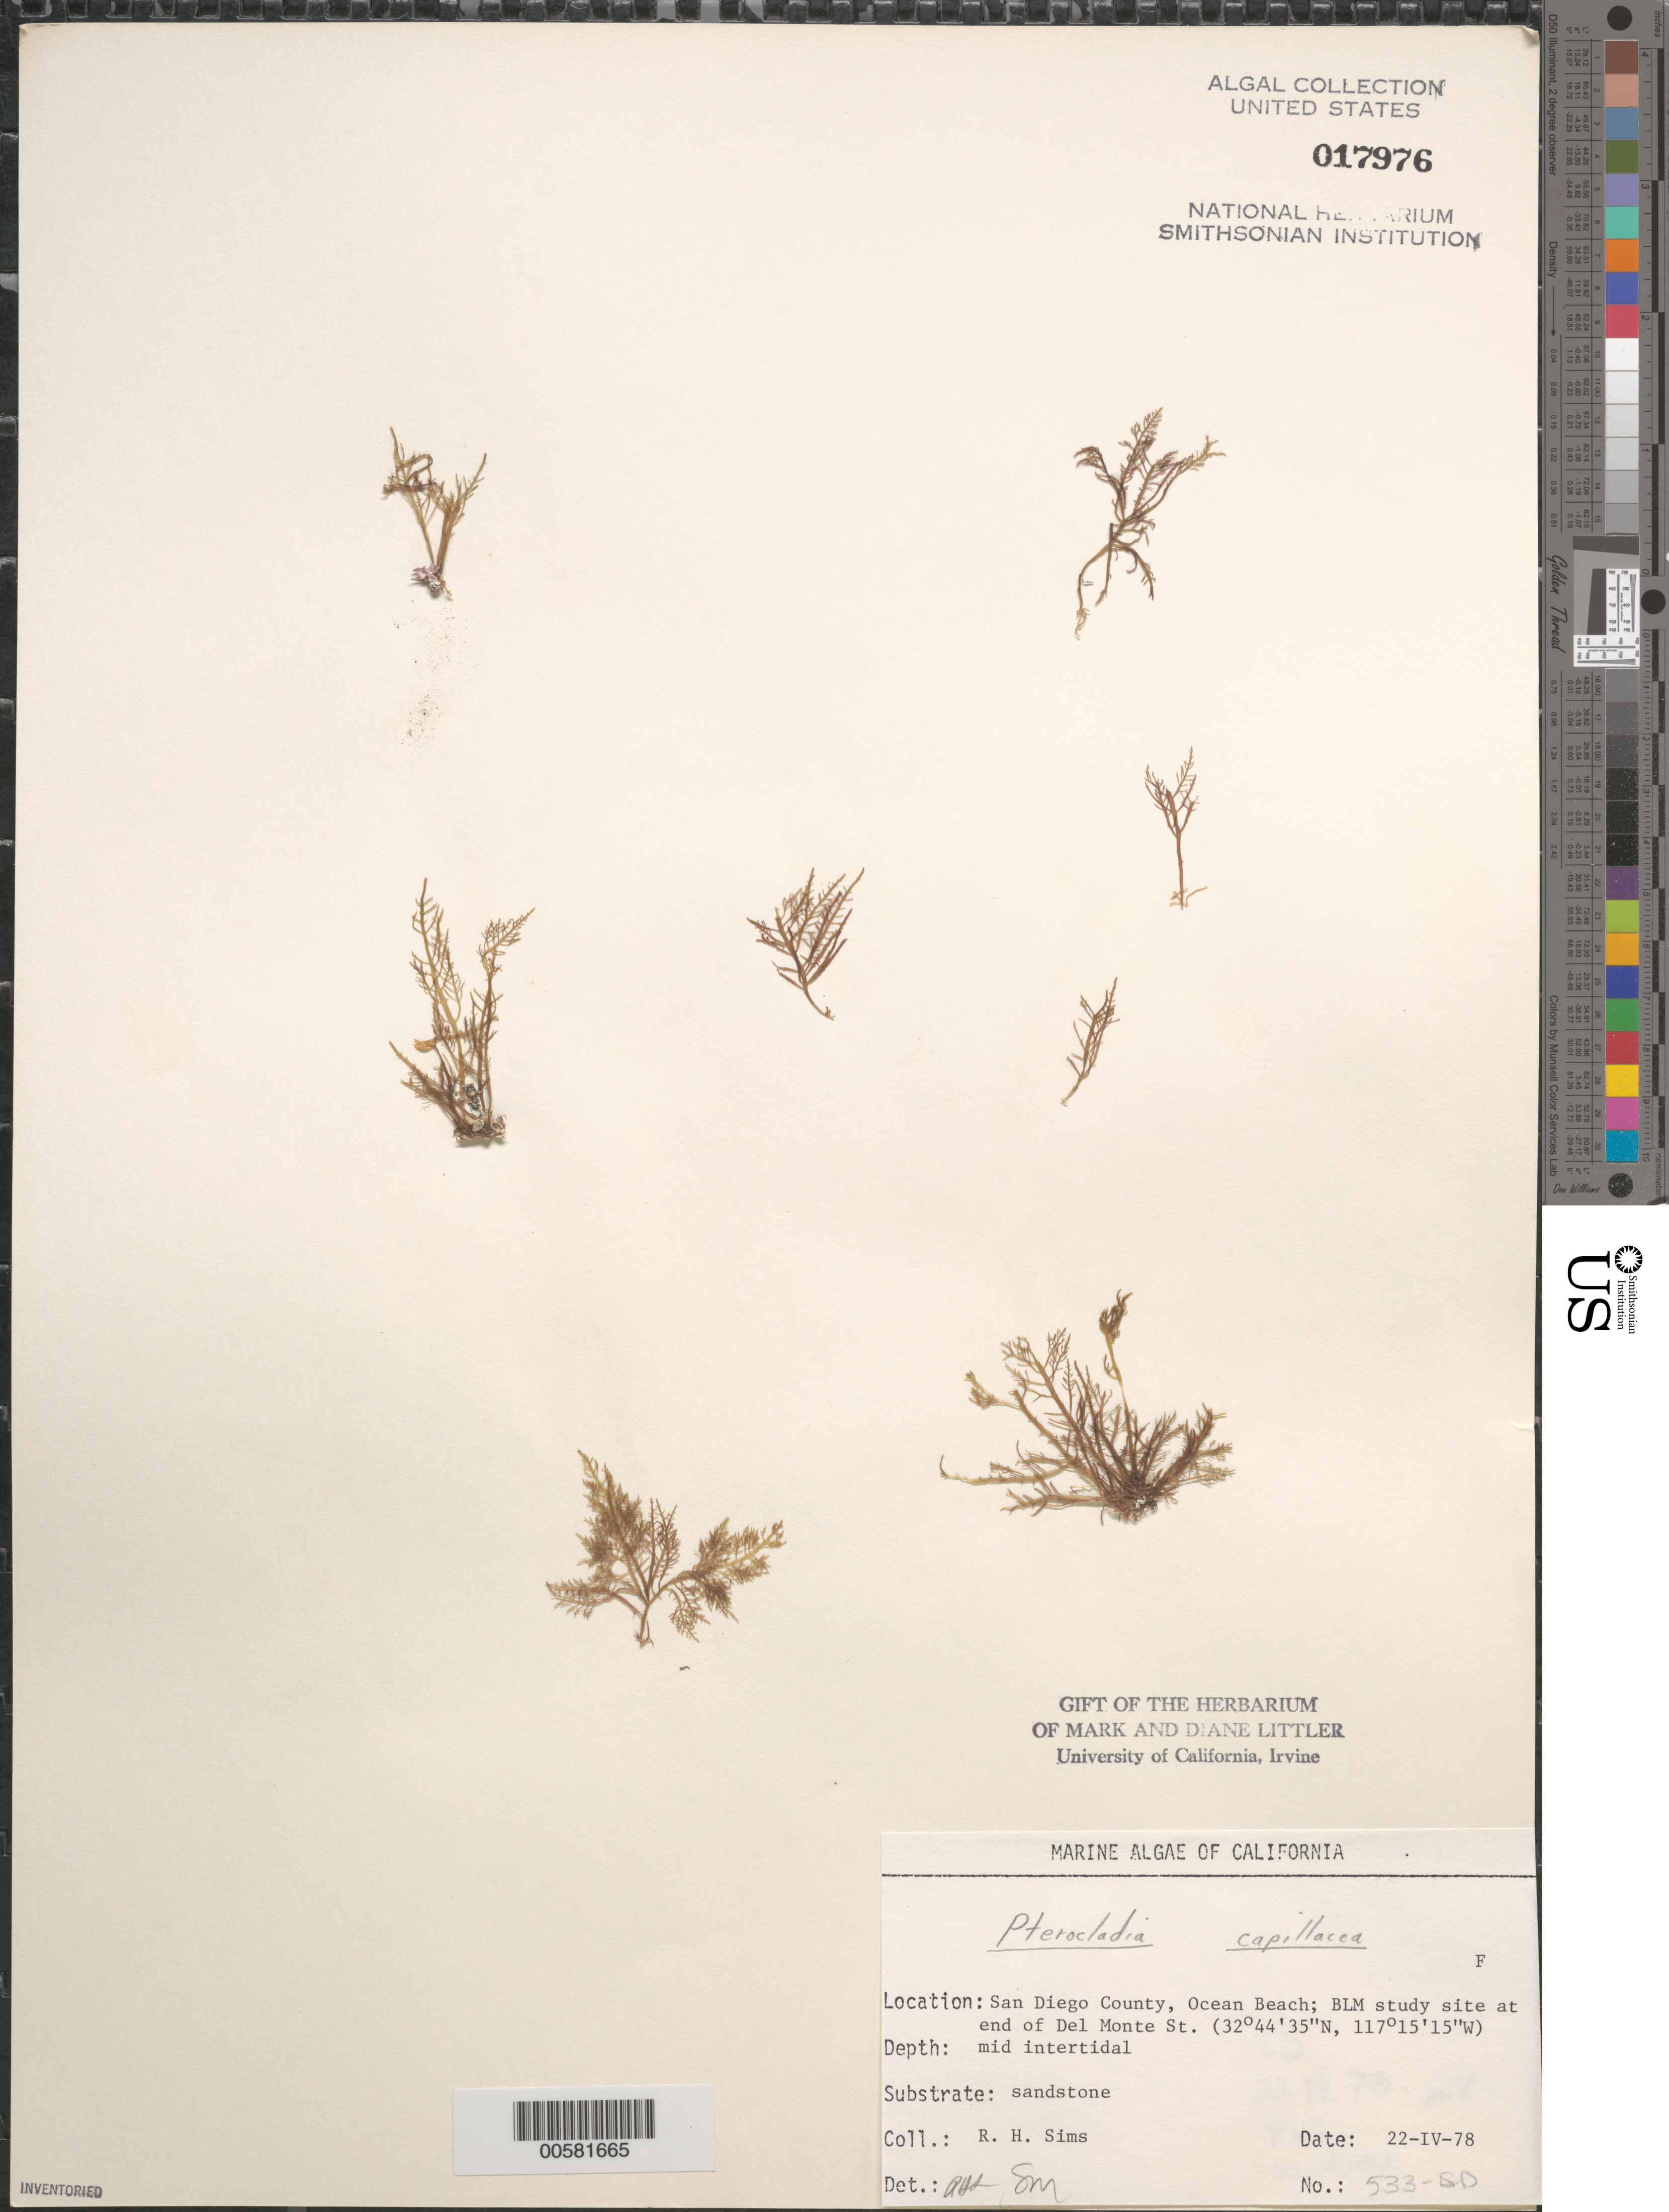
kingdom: Plantae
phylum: Rhodophyta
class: Florideophyceae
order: Gelidiales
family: Pterocladiaceae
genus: Pterocladiella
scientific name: Pterocladiella capillacea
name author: (S.G. Gmel.) Santelices & Hommers.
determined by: Algae name updating Project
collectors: R. H. Sims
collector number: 533-sd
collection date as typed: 22 Apr 1978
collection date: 1978-04-22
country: United States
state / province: California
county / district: San Diego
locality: Ocean Beach, end of Del Monte Street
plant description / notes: BLM-SOCALBIGHT Rocky Intertidal Survey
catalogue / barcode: US 17976